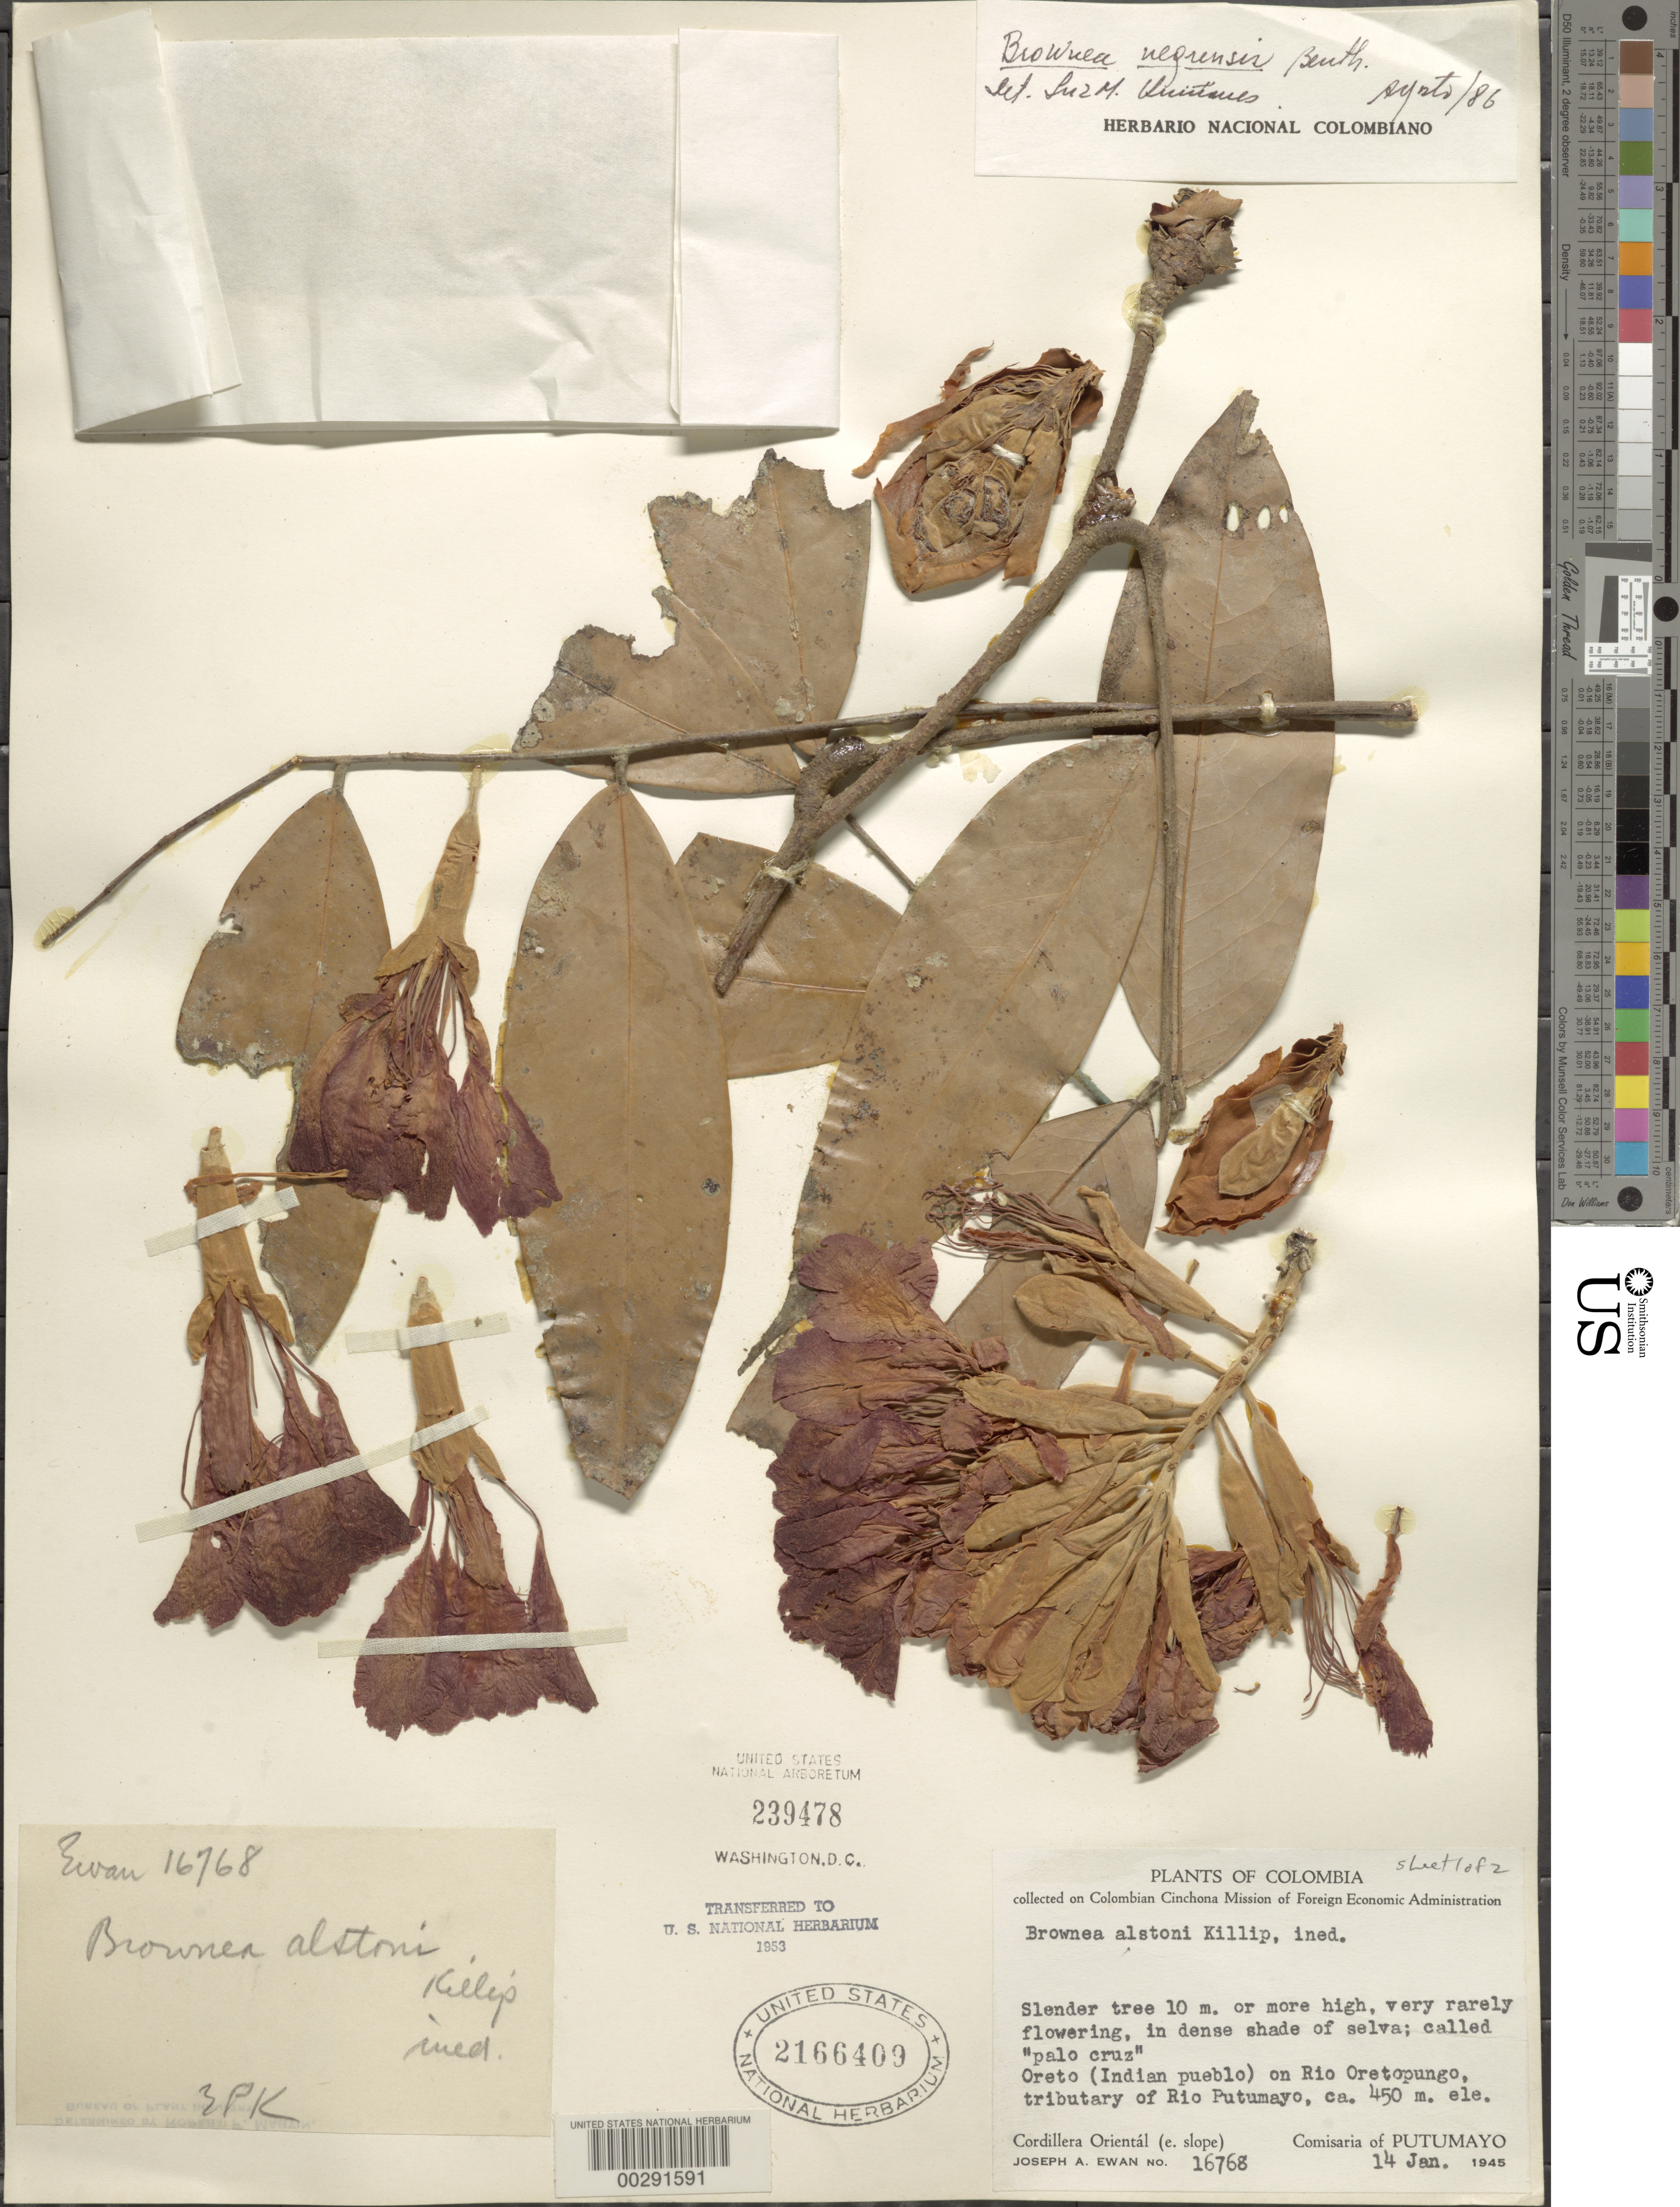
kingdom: Plantae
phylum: Tracheophyta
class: Magnoliopsida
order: Fabales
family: Fabaceae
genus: Brownea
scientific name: Brownea grandiceps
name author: Jacq.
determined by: Santos-Silva, J.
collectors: J. A. Ewan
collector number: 16768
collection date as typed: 14 Jan 1945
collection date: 1945-01-14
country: Colombia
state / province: Putumayo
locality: Oreto (indian Pueblo) on Rio oretopungo; Cordillera Oriental (E slope)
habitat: In dense shade of selva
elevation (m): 450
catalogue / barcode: US 2166409